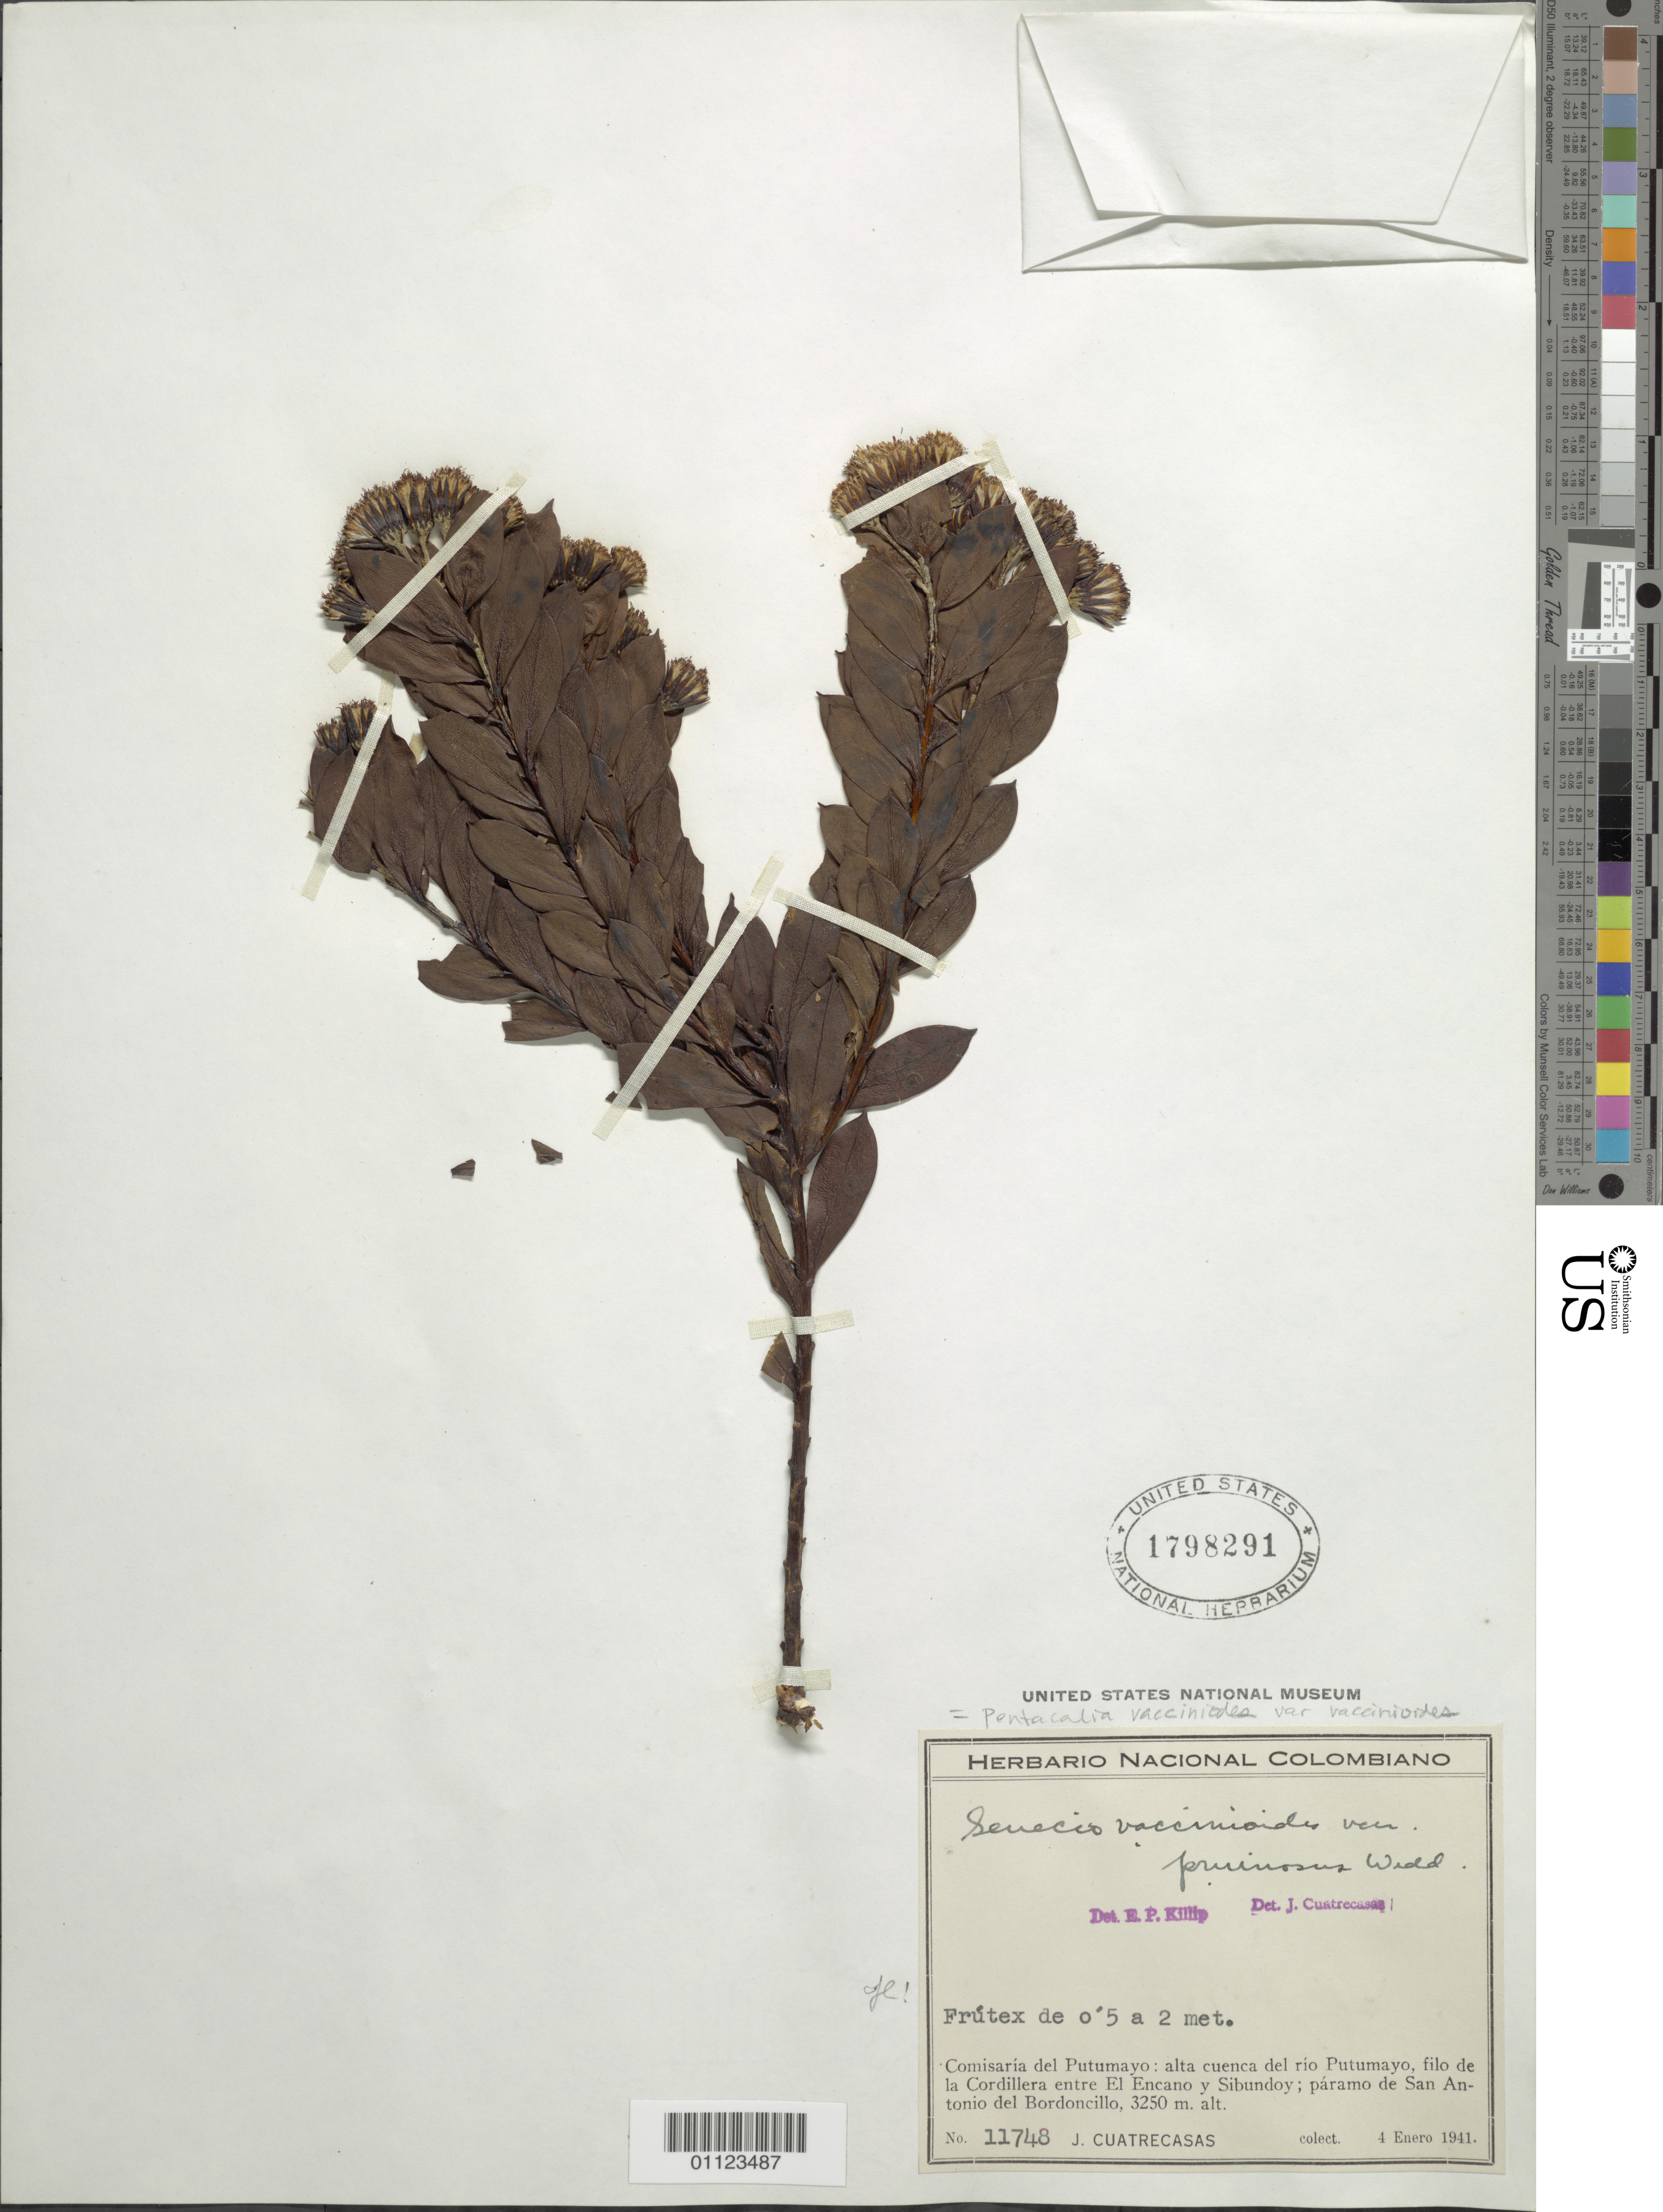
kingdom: Plantae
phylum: Tracheophyta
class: Magnoliopsida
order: Asterales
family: Asteraceae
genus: Pentacalia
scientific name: Pentacalia vaccinioides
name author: (Kunth) Cuatrec.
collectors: J. Cuatrecasas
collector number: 11748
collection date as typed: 04 Jan 1941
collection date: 1941-01-04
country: Colombia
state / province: Putumayo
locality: Alta Cuenca de Rio Putumayo, Filo de Cordillera entre El Encaño & Sibundoy, Paramo de San Antonia del Bordoncillo.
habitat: Paramo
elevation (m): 3250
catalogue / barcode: US 1798291